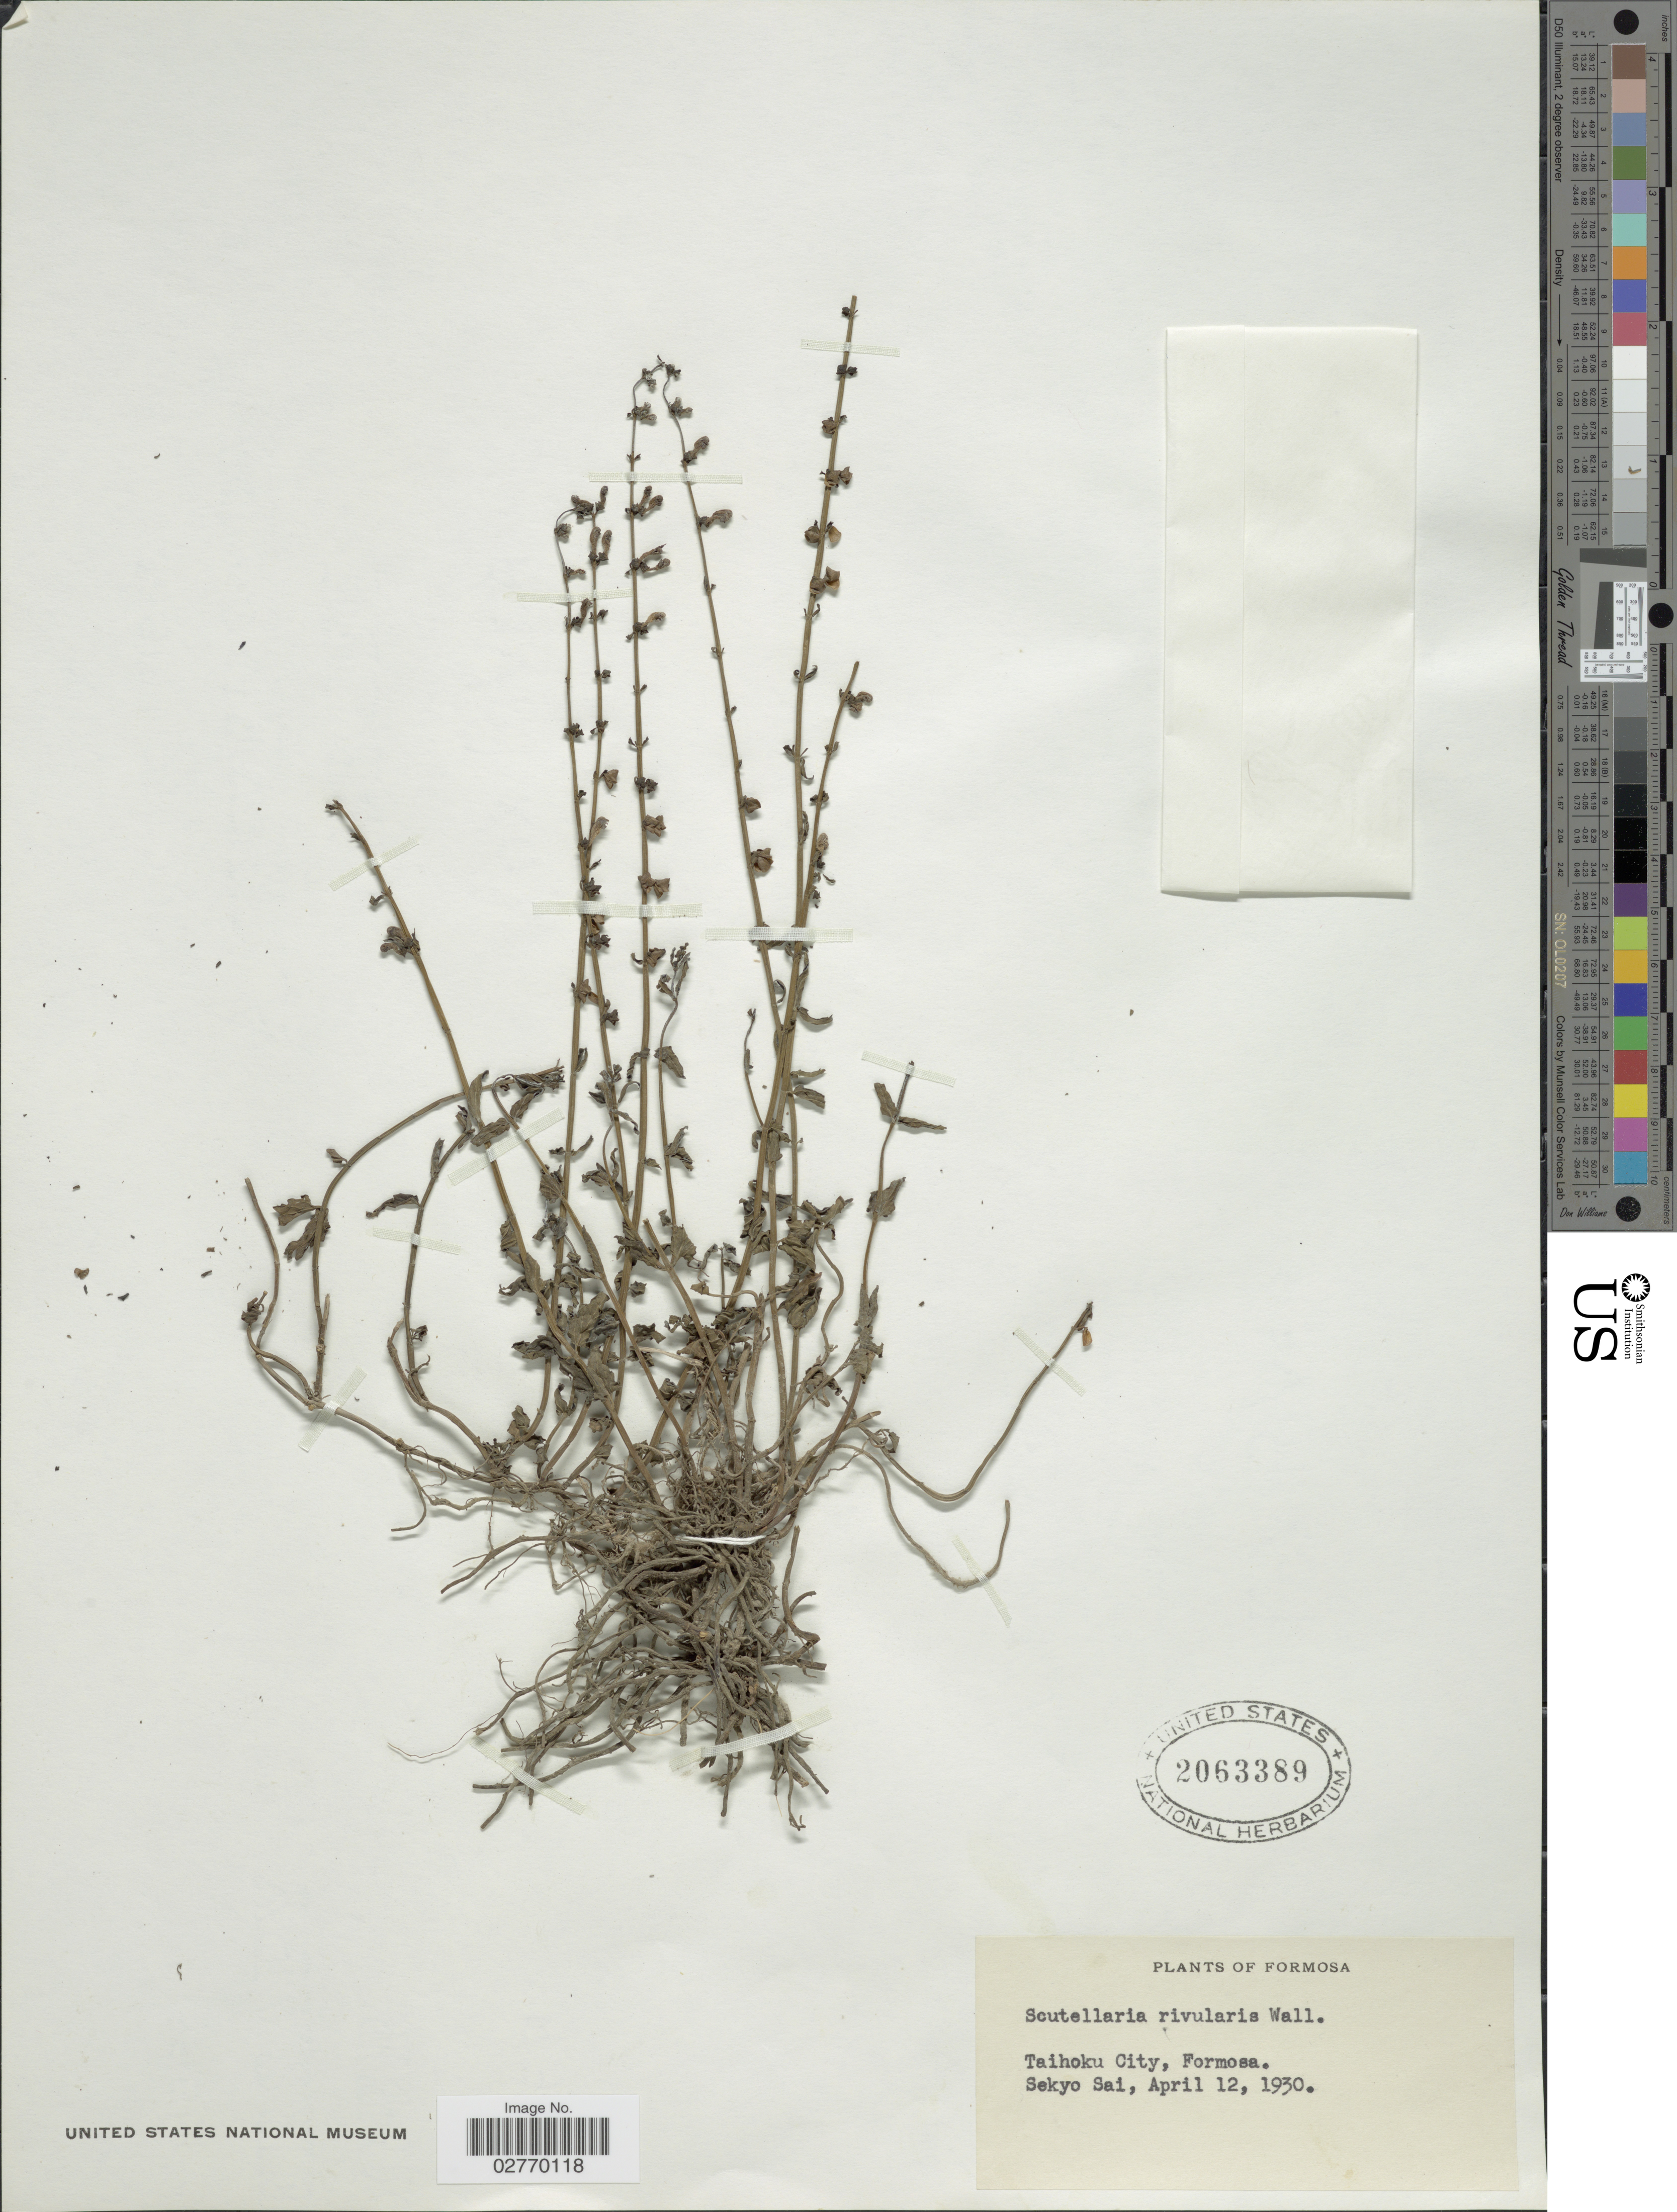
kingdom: Plantae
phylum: Tracheophyta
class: Magnoliopsida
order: Lamiales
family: Lamiaceae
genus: Scutellaria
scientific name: Scutellaria rivularis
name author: Wall. ex Benth.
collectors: S. Sai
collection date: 1930-04-12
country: Taiwan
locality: Taihoku City, Formosa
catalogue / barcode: US 2063389